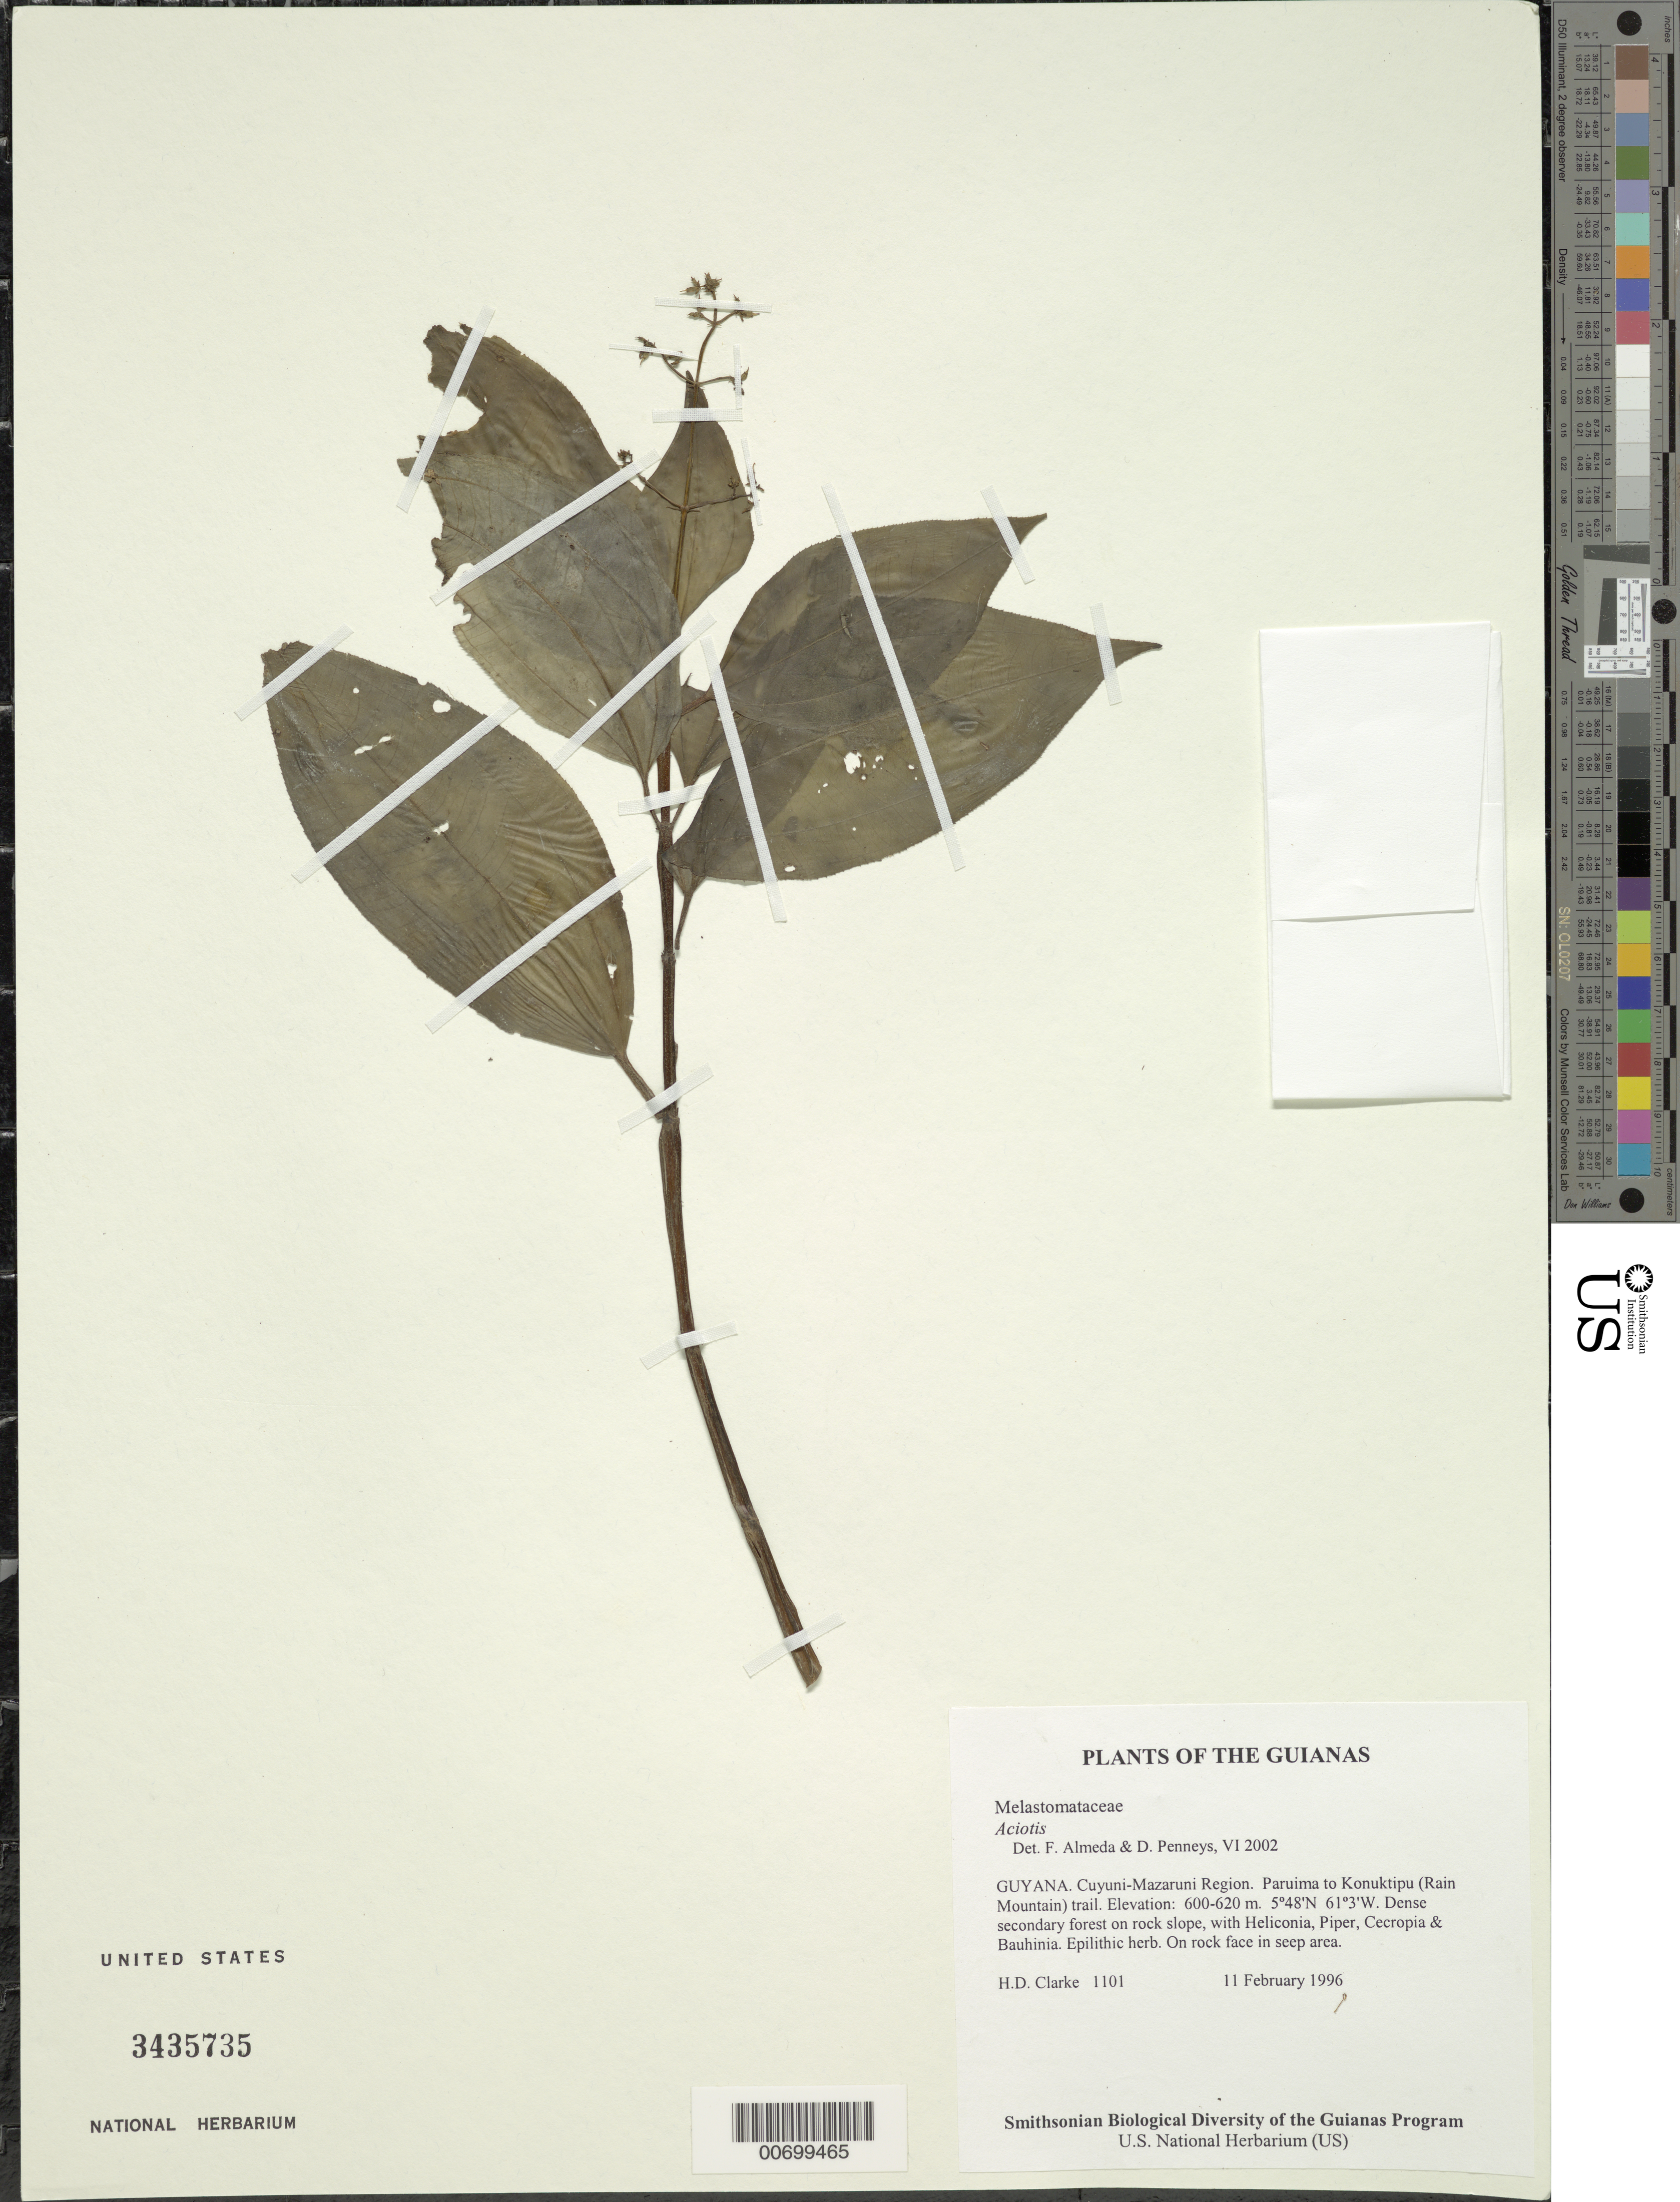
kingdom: Plantae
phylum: Tracheophyta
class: Magnoliopsida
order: Myrtales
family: Melastomataceae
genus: Aciotis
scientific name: Aciotis purpurascens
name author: (Aubl.) Triana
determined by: Nunes da Silva, Diego, (RB), Jardim Botanico do Rio de Janeiro - Herbario (BRAZIL)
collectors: H. D. Clarke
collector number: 1101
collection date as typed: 11 February 1996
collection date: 1996-02-11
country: Guyana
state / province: Cuyuni-Mazaruni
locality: Paruima to Konuktipu (Rain Mountain) trail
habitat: Dense secondary forest on rock slope, with Heliconia, Piper, Cecropia & Bauhinia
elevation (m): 600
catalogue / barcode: US 3435735